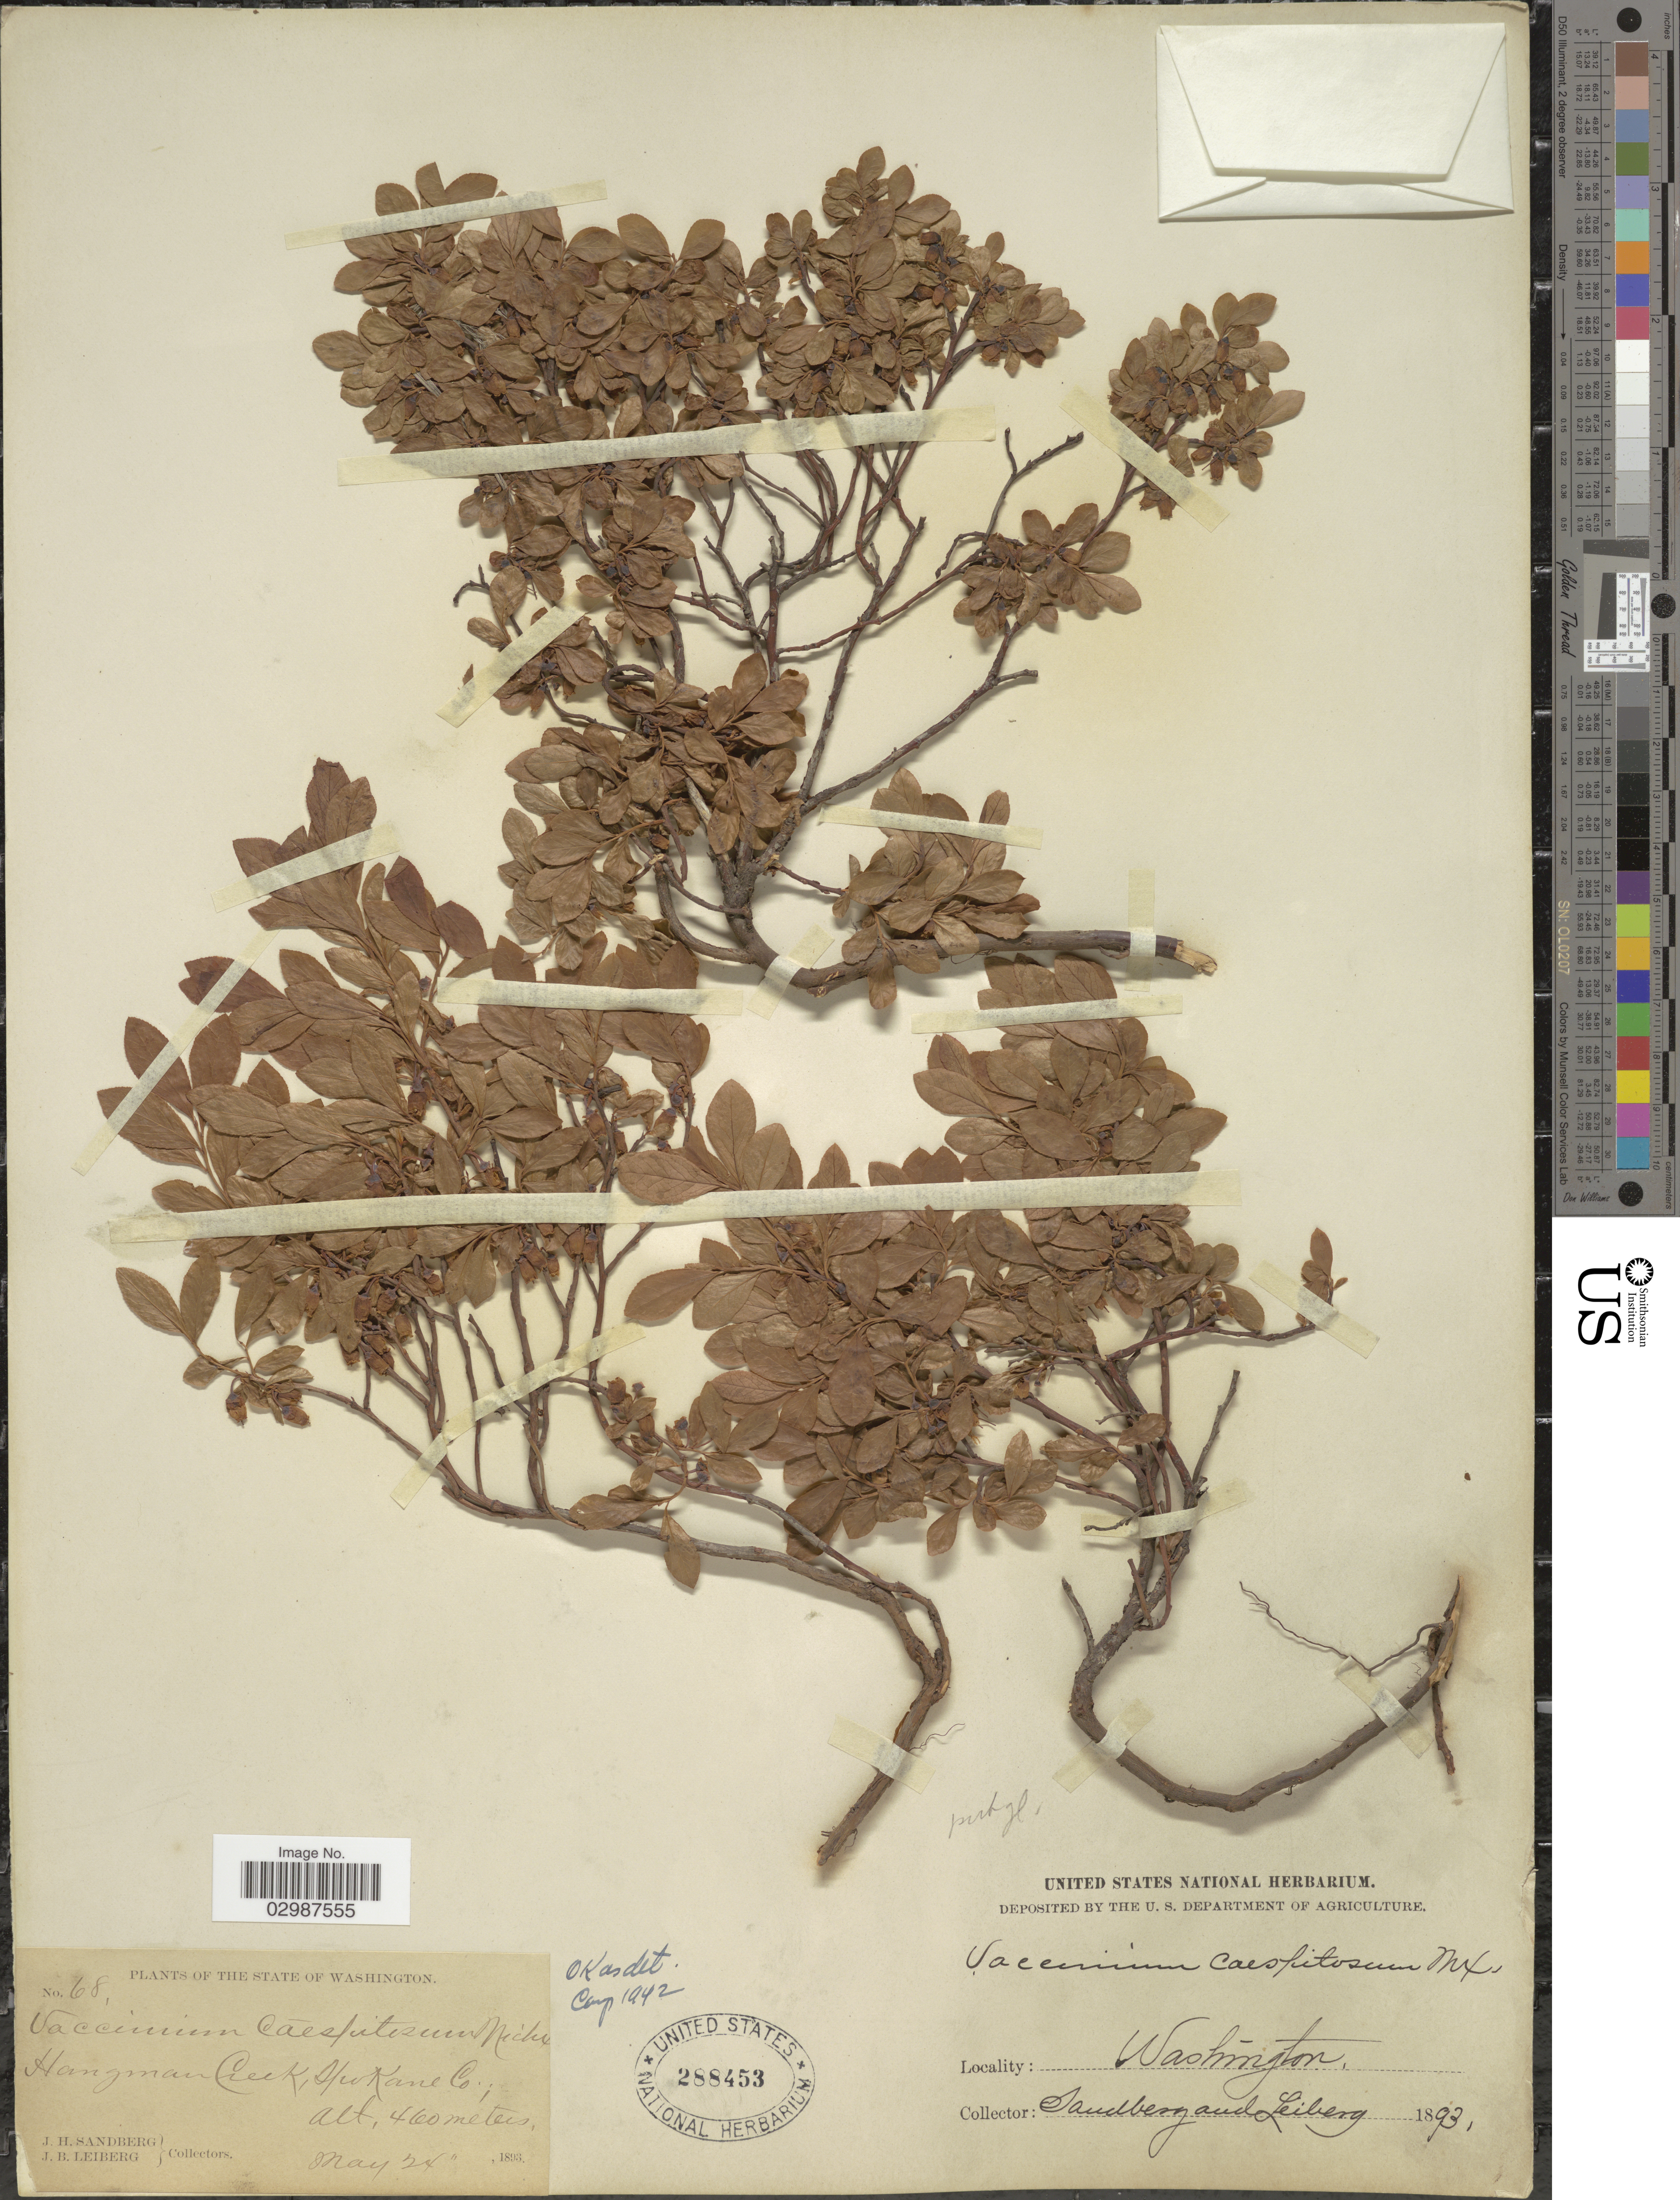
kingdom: Plantae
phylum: Tracheophyta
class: Magnoliopsida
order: Ericales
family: Ericaceae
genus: Vaccinium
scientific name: Vaccinium caespitosum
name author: Michx.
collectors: J. H. Sandberg & J. B. Leiberg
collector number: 68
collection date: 1893-05-24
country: United States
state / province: Washington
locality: Hangman Creek, New Kane Co.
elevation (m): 460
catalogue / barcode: US 288453